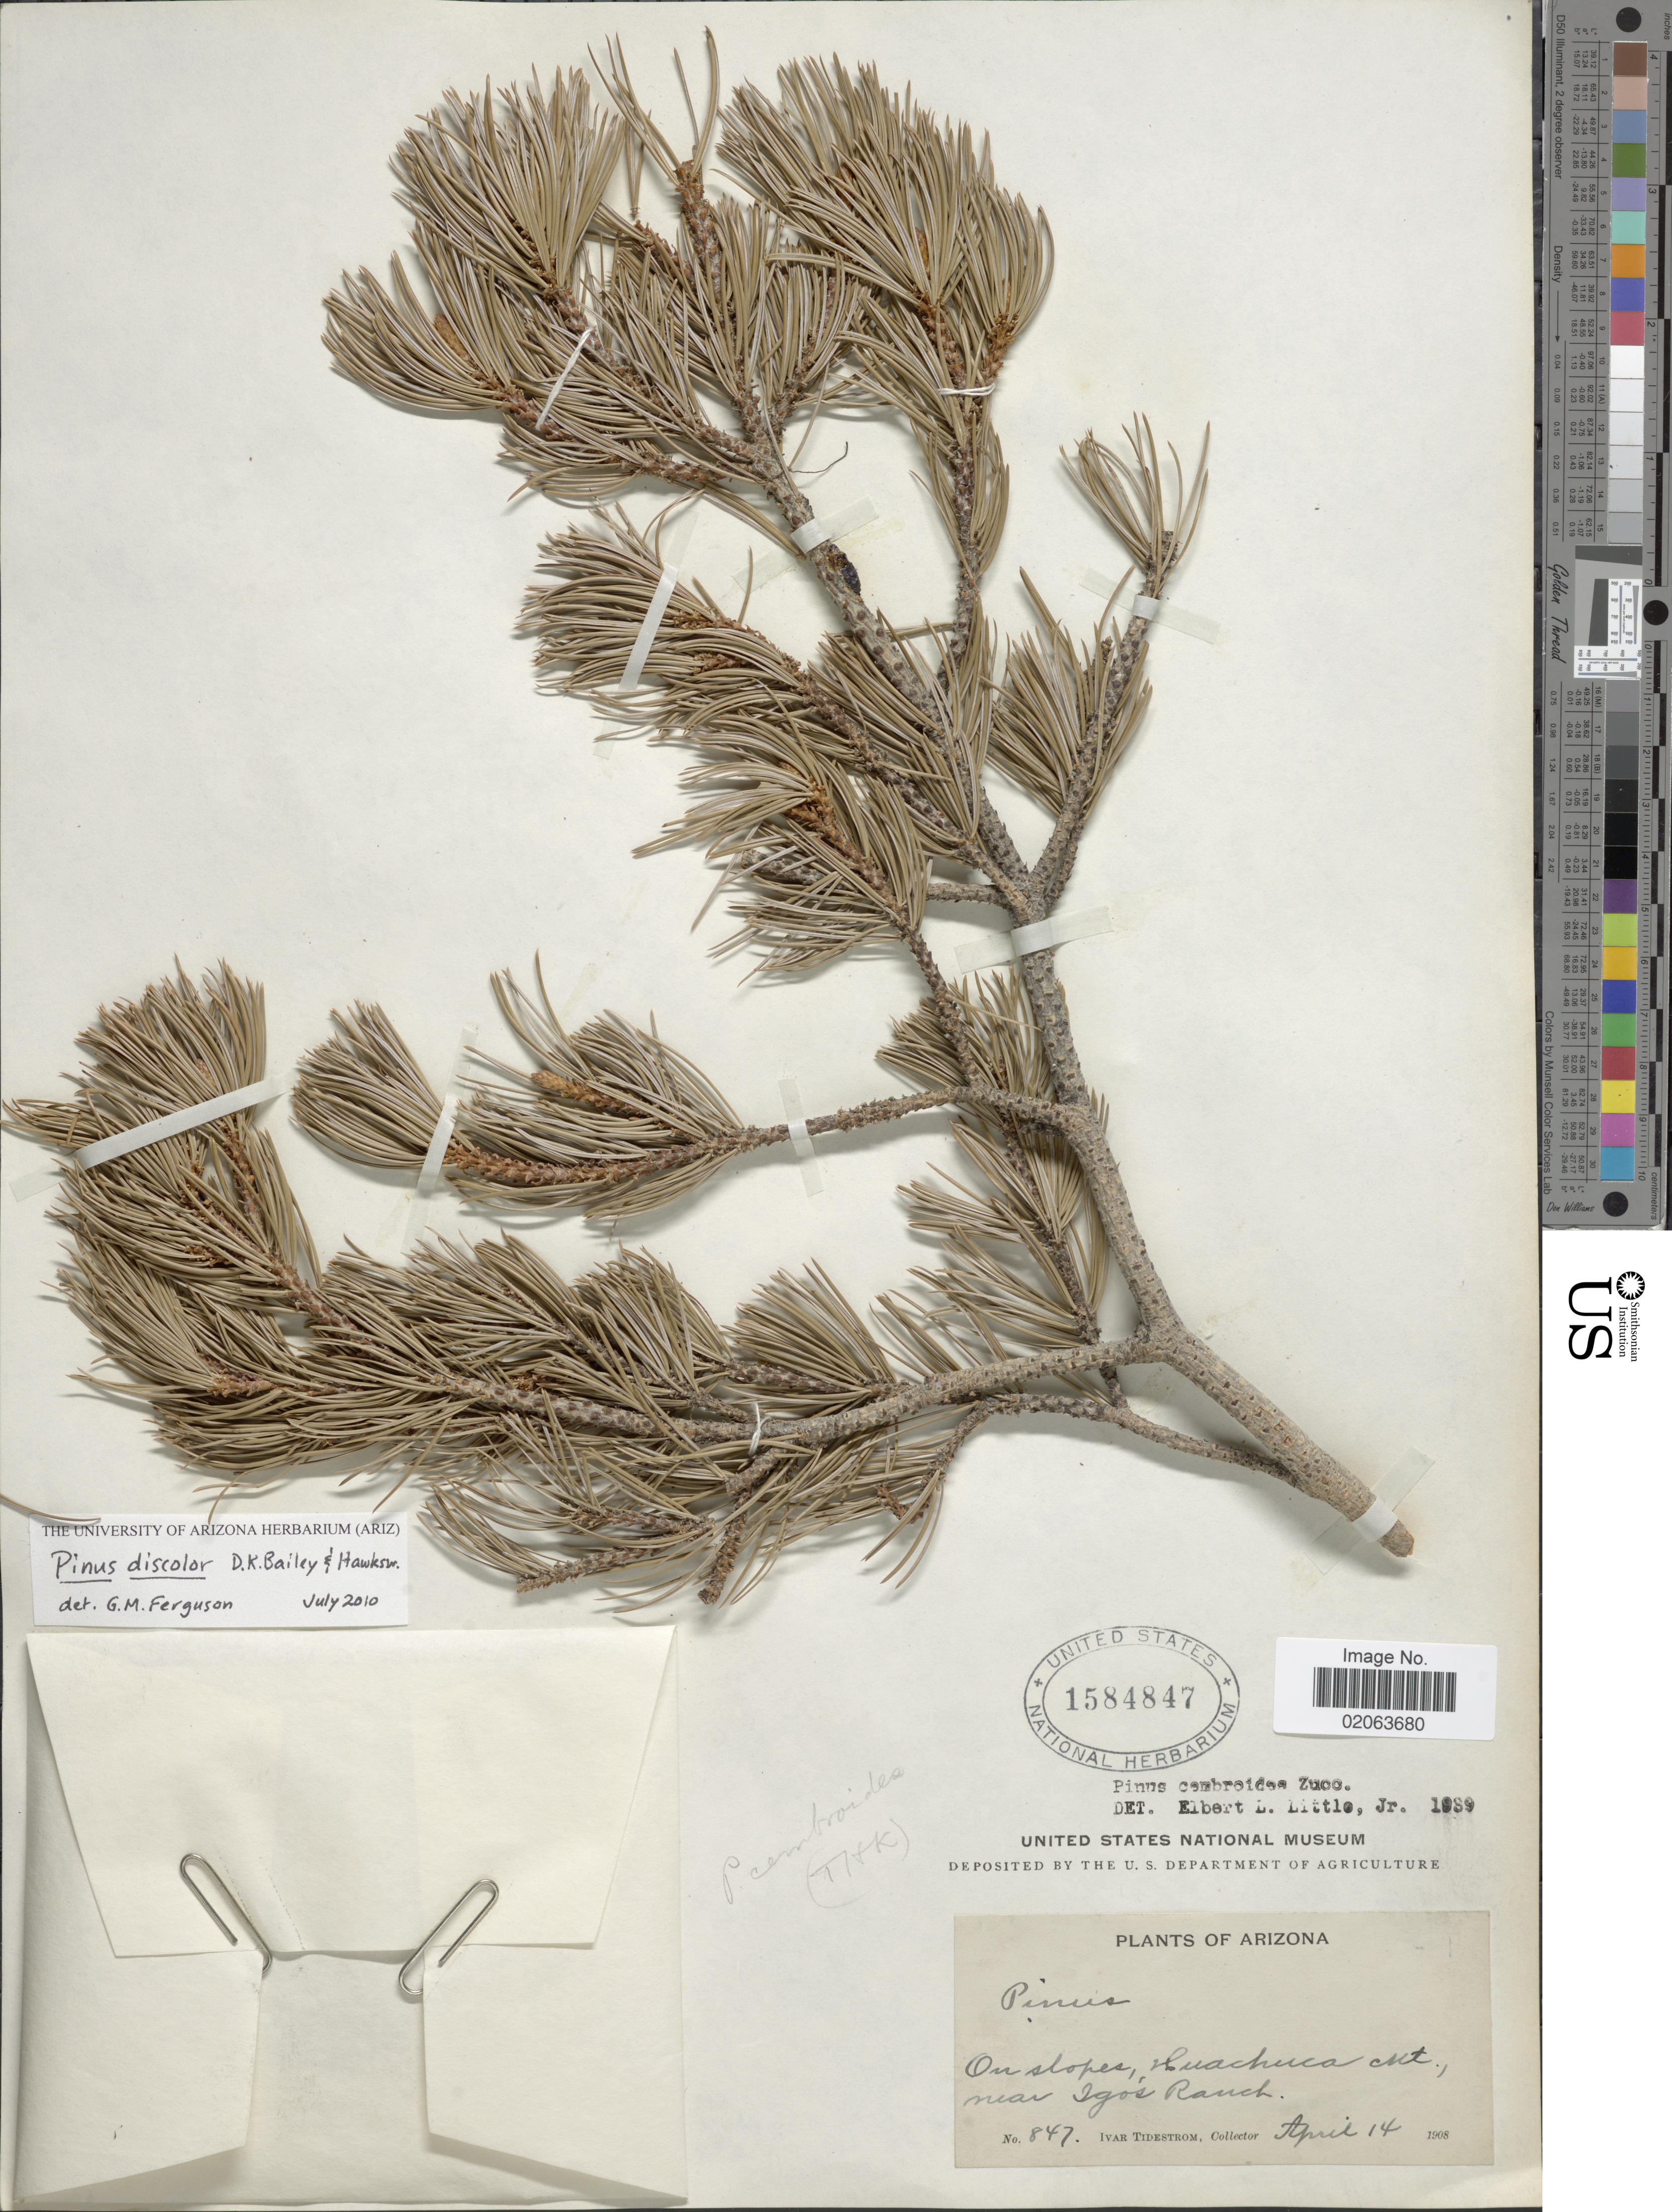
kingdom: Plantae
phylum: Tracheophyta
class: Pinopsida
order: Pinales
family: Pinaceae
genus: Pinus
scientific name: Pinus discolor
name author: D.K. Bailey & Hawksw.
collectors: I. F. Tidestrom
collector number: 847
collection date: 1908-04-14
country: United States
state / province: Arizona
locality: On slopes, Huachuca Mt., near Igos Ranch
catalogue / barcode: US 1584847